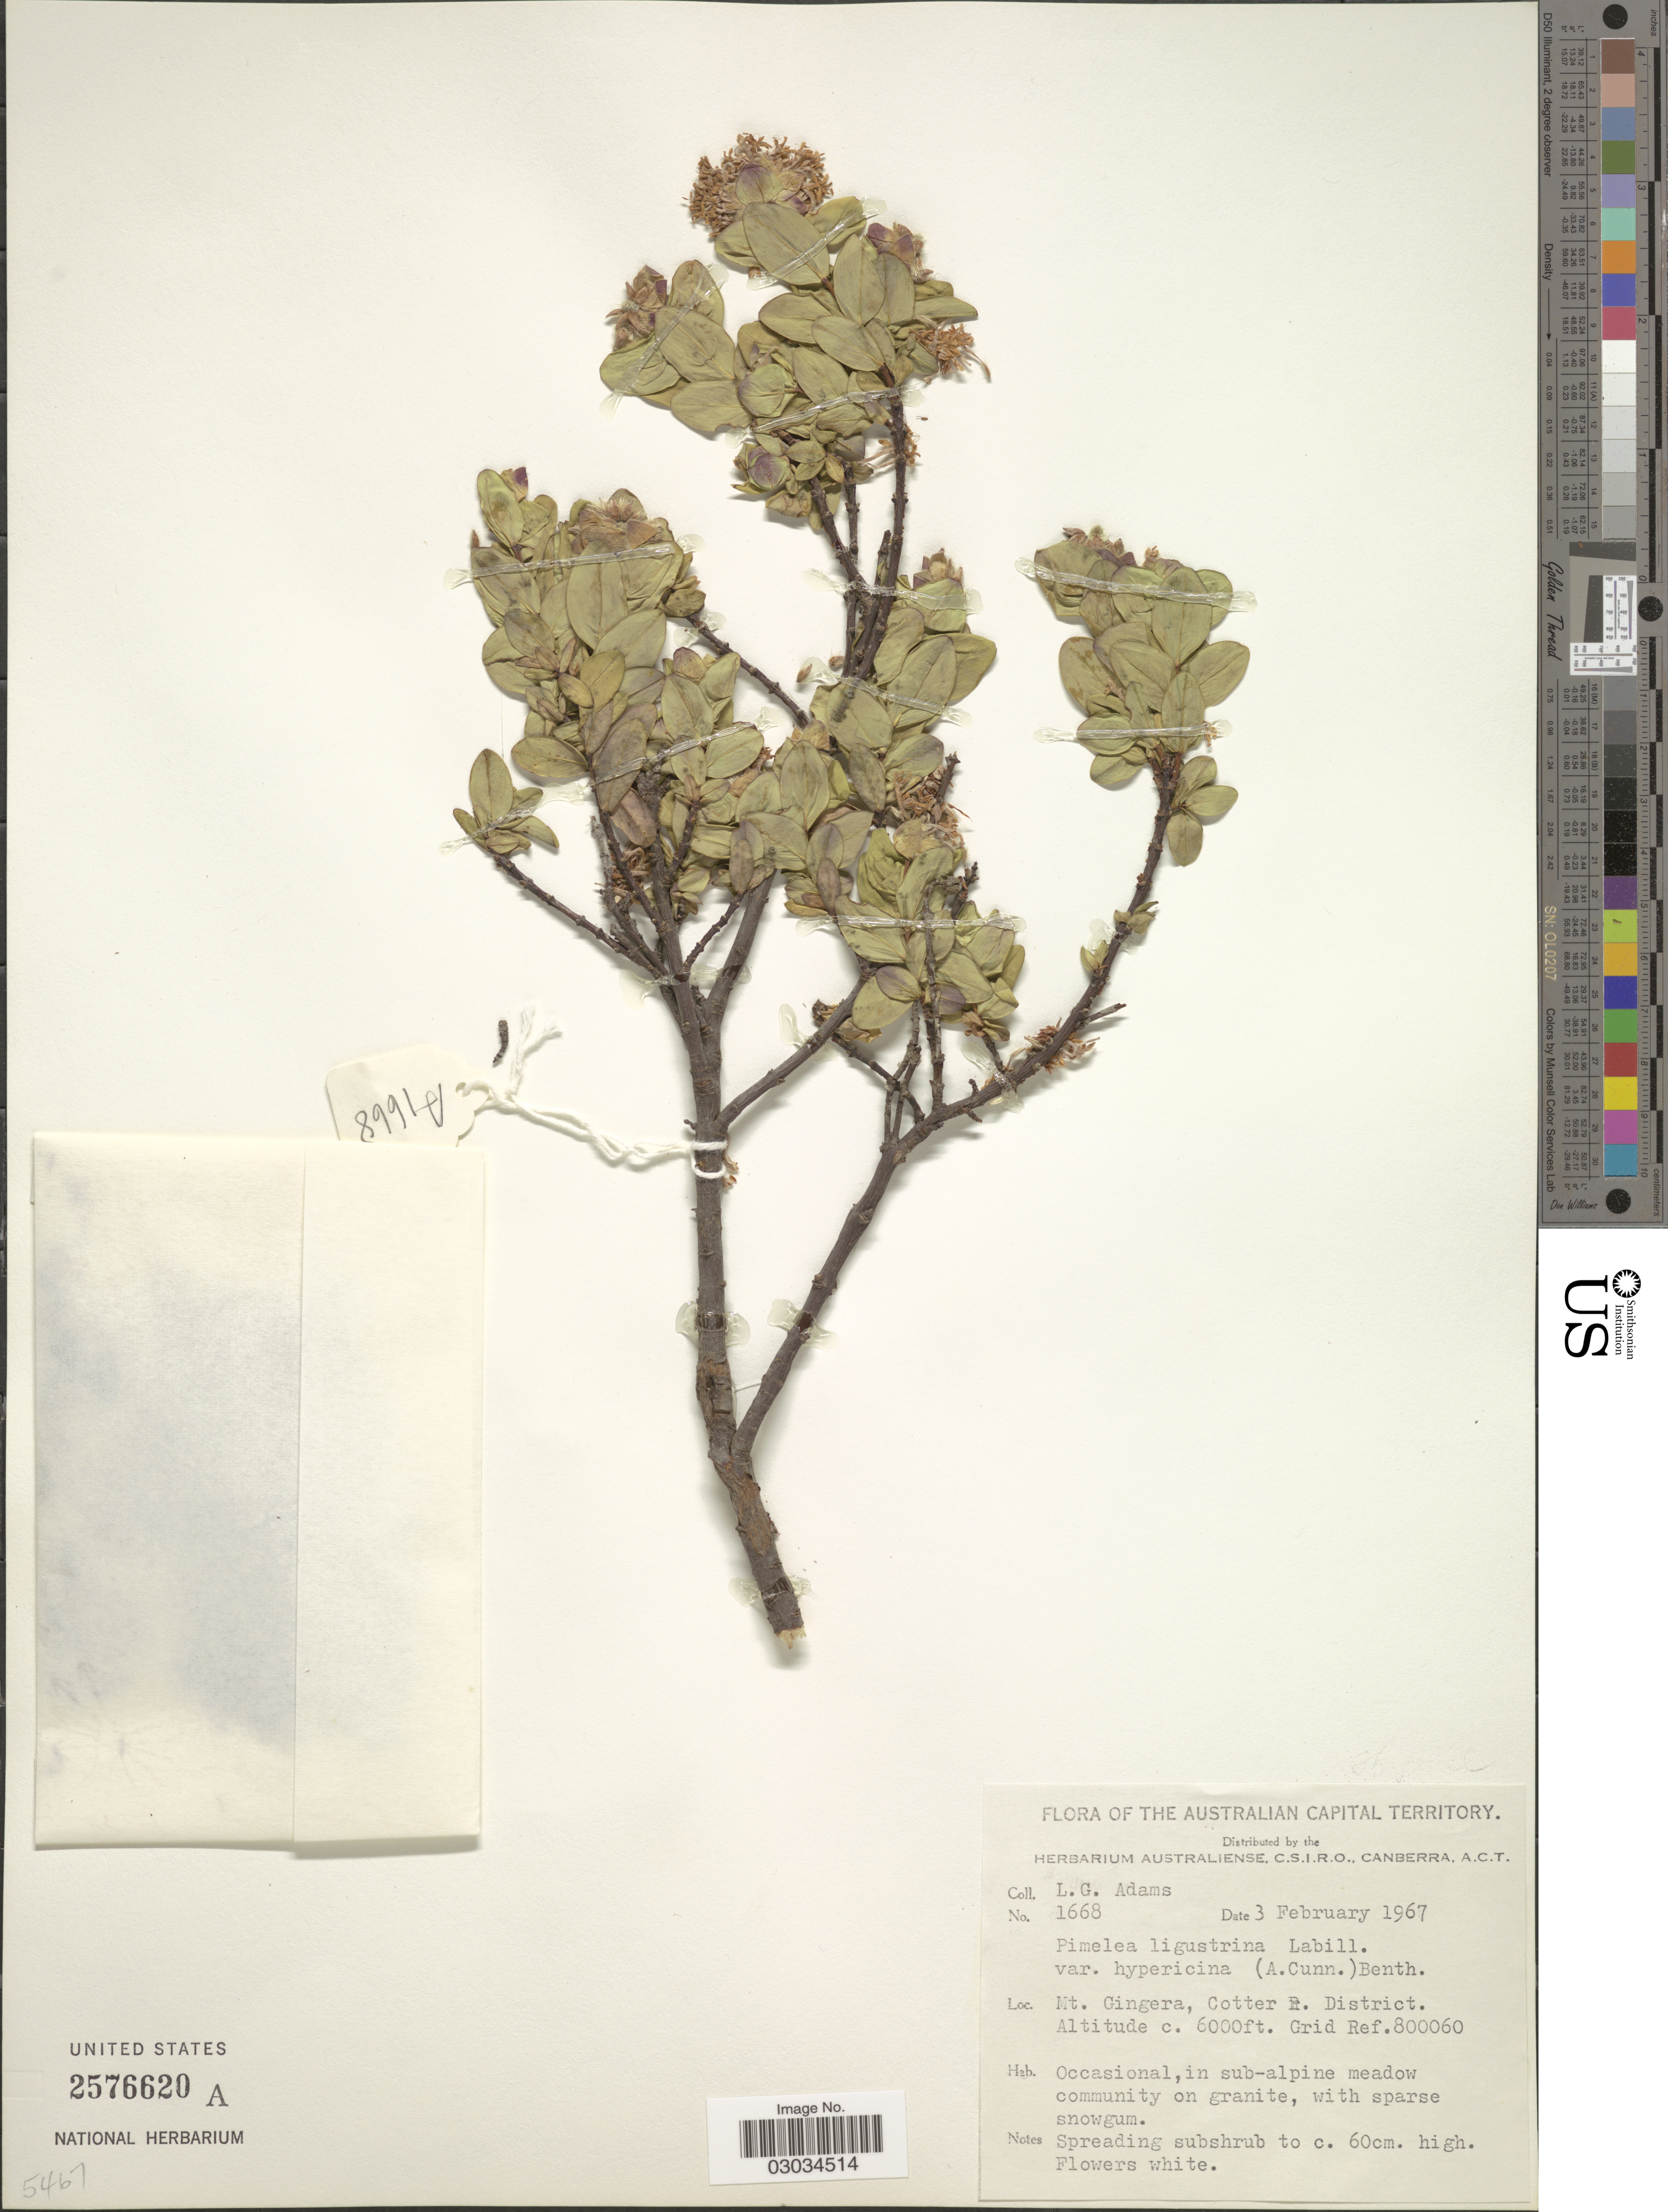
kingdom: Plantae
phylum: Tracheophyta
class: Magnoliopsida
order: Malvales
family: Thymelaeaceae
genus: Pimelea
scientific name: Pimelea ligustrina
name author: Labill.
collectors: L. G. Adams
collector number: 1668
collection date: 1967-02-03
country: Australia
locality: Mt. Gingera, Cotter R. District. Grid Ref. 800060.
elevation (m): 1829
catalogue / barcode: US 2576620A